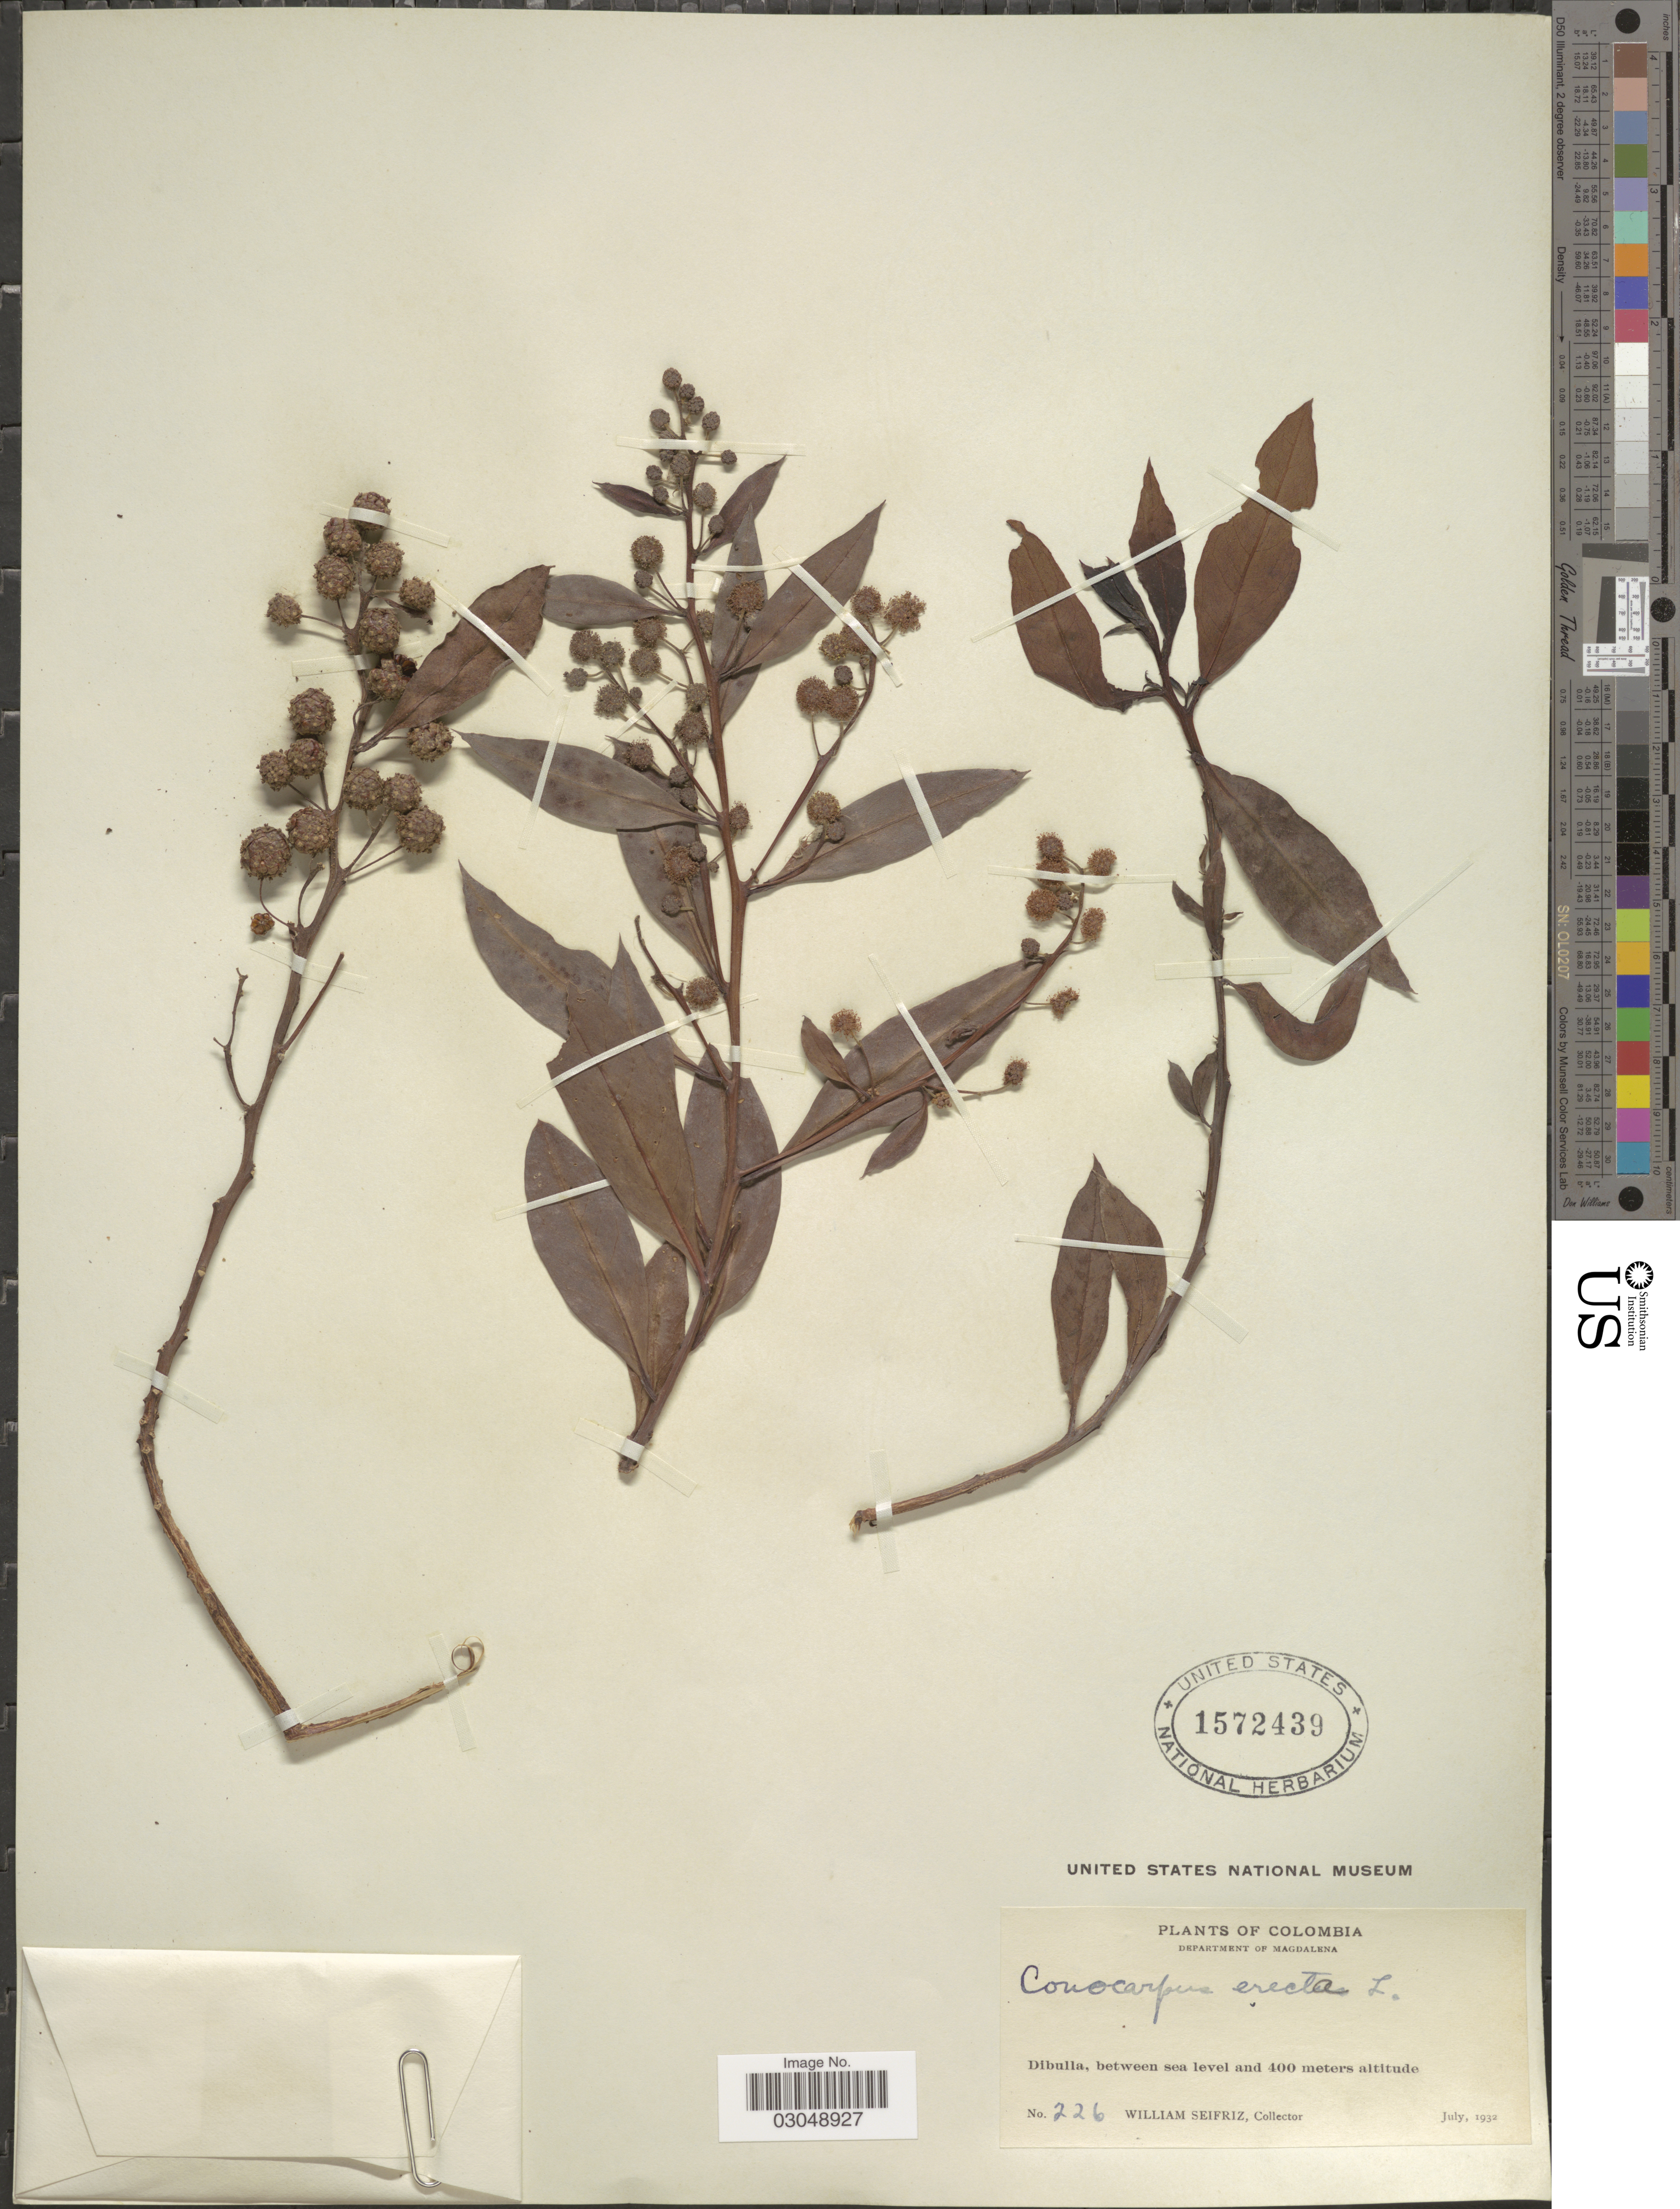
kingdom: Plantae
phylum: Tracheophyta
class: Magnoliopsida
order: Myrtales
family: Combretaceae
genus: Conocarpus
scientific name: Conocarpus erectus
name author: L.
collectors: W. Seifriz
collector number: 226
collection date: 1932-07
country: Colombia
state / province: Magdalena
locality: Department of Magdalena. Dibulla.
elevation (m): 0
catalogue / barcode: US 1572439